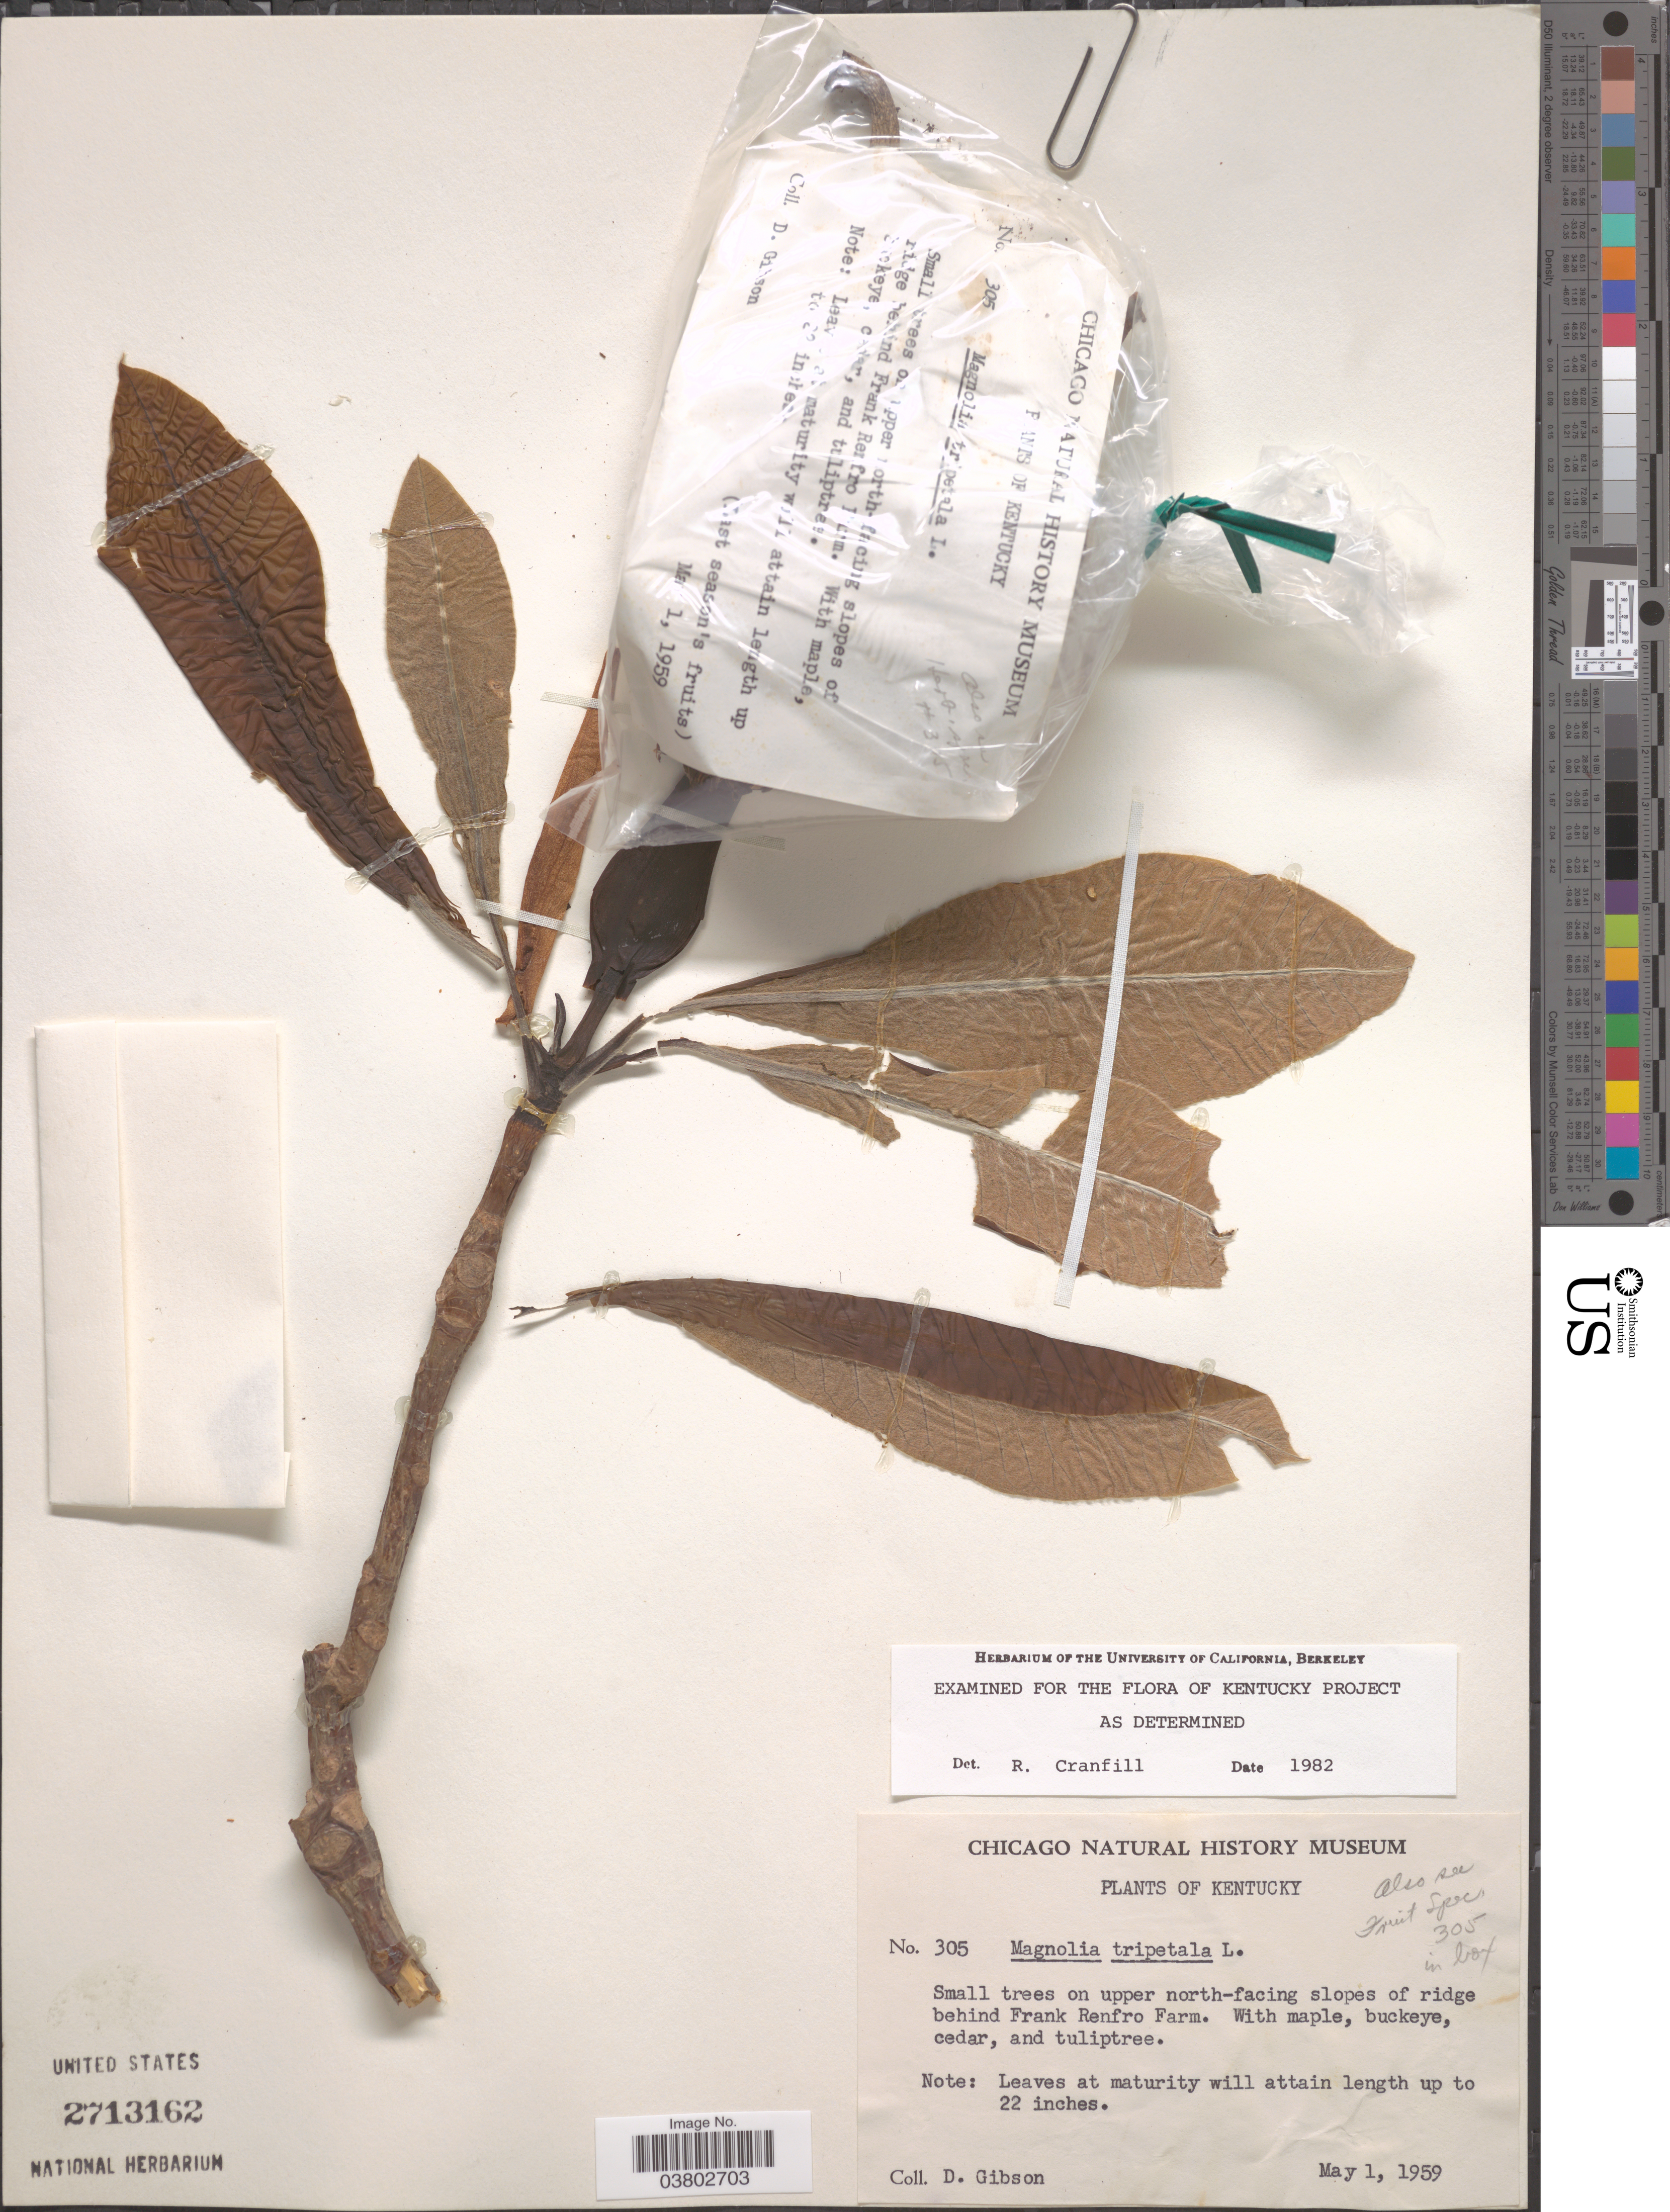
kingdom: Plantae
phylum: Tracheophyta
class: Magnoliopsida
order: Magnoliales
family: Magnoliaceae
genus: Magnolia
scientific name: Magnolia tripetala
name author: L.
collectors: D. Gibson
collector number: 305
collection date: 1959-05-01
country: United States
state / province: Kentucky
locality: On upper north-facing slopes of ridge behind Frank Renfro farm.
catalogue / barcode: US 2713162